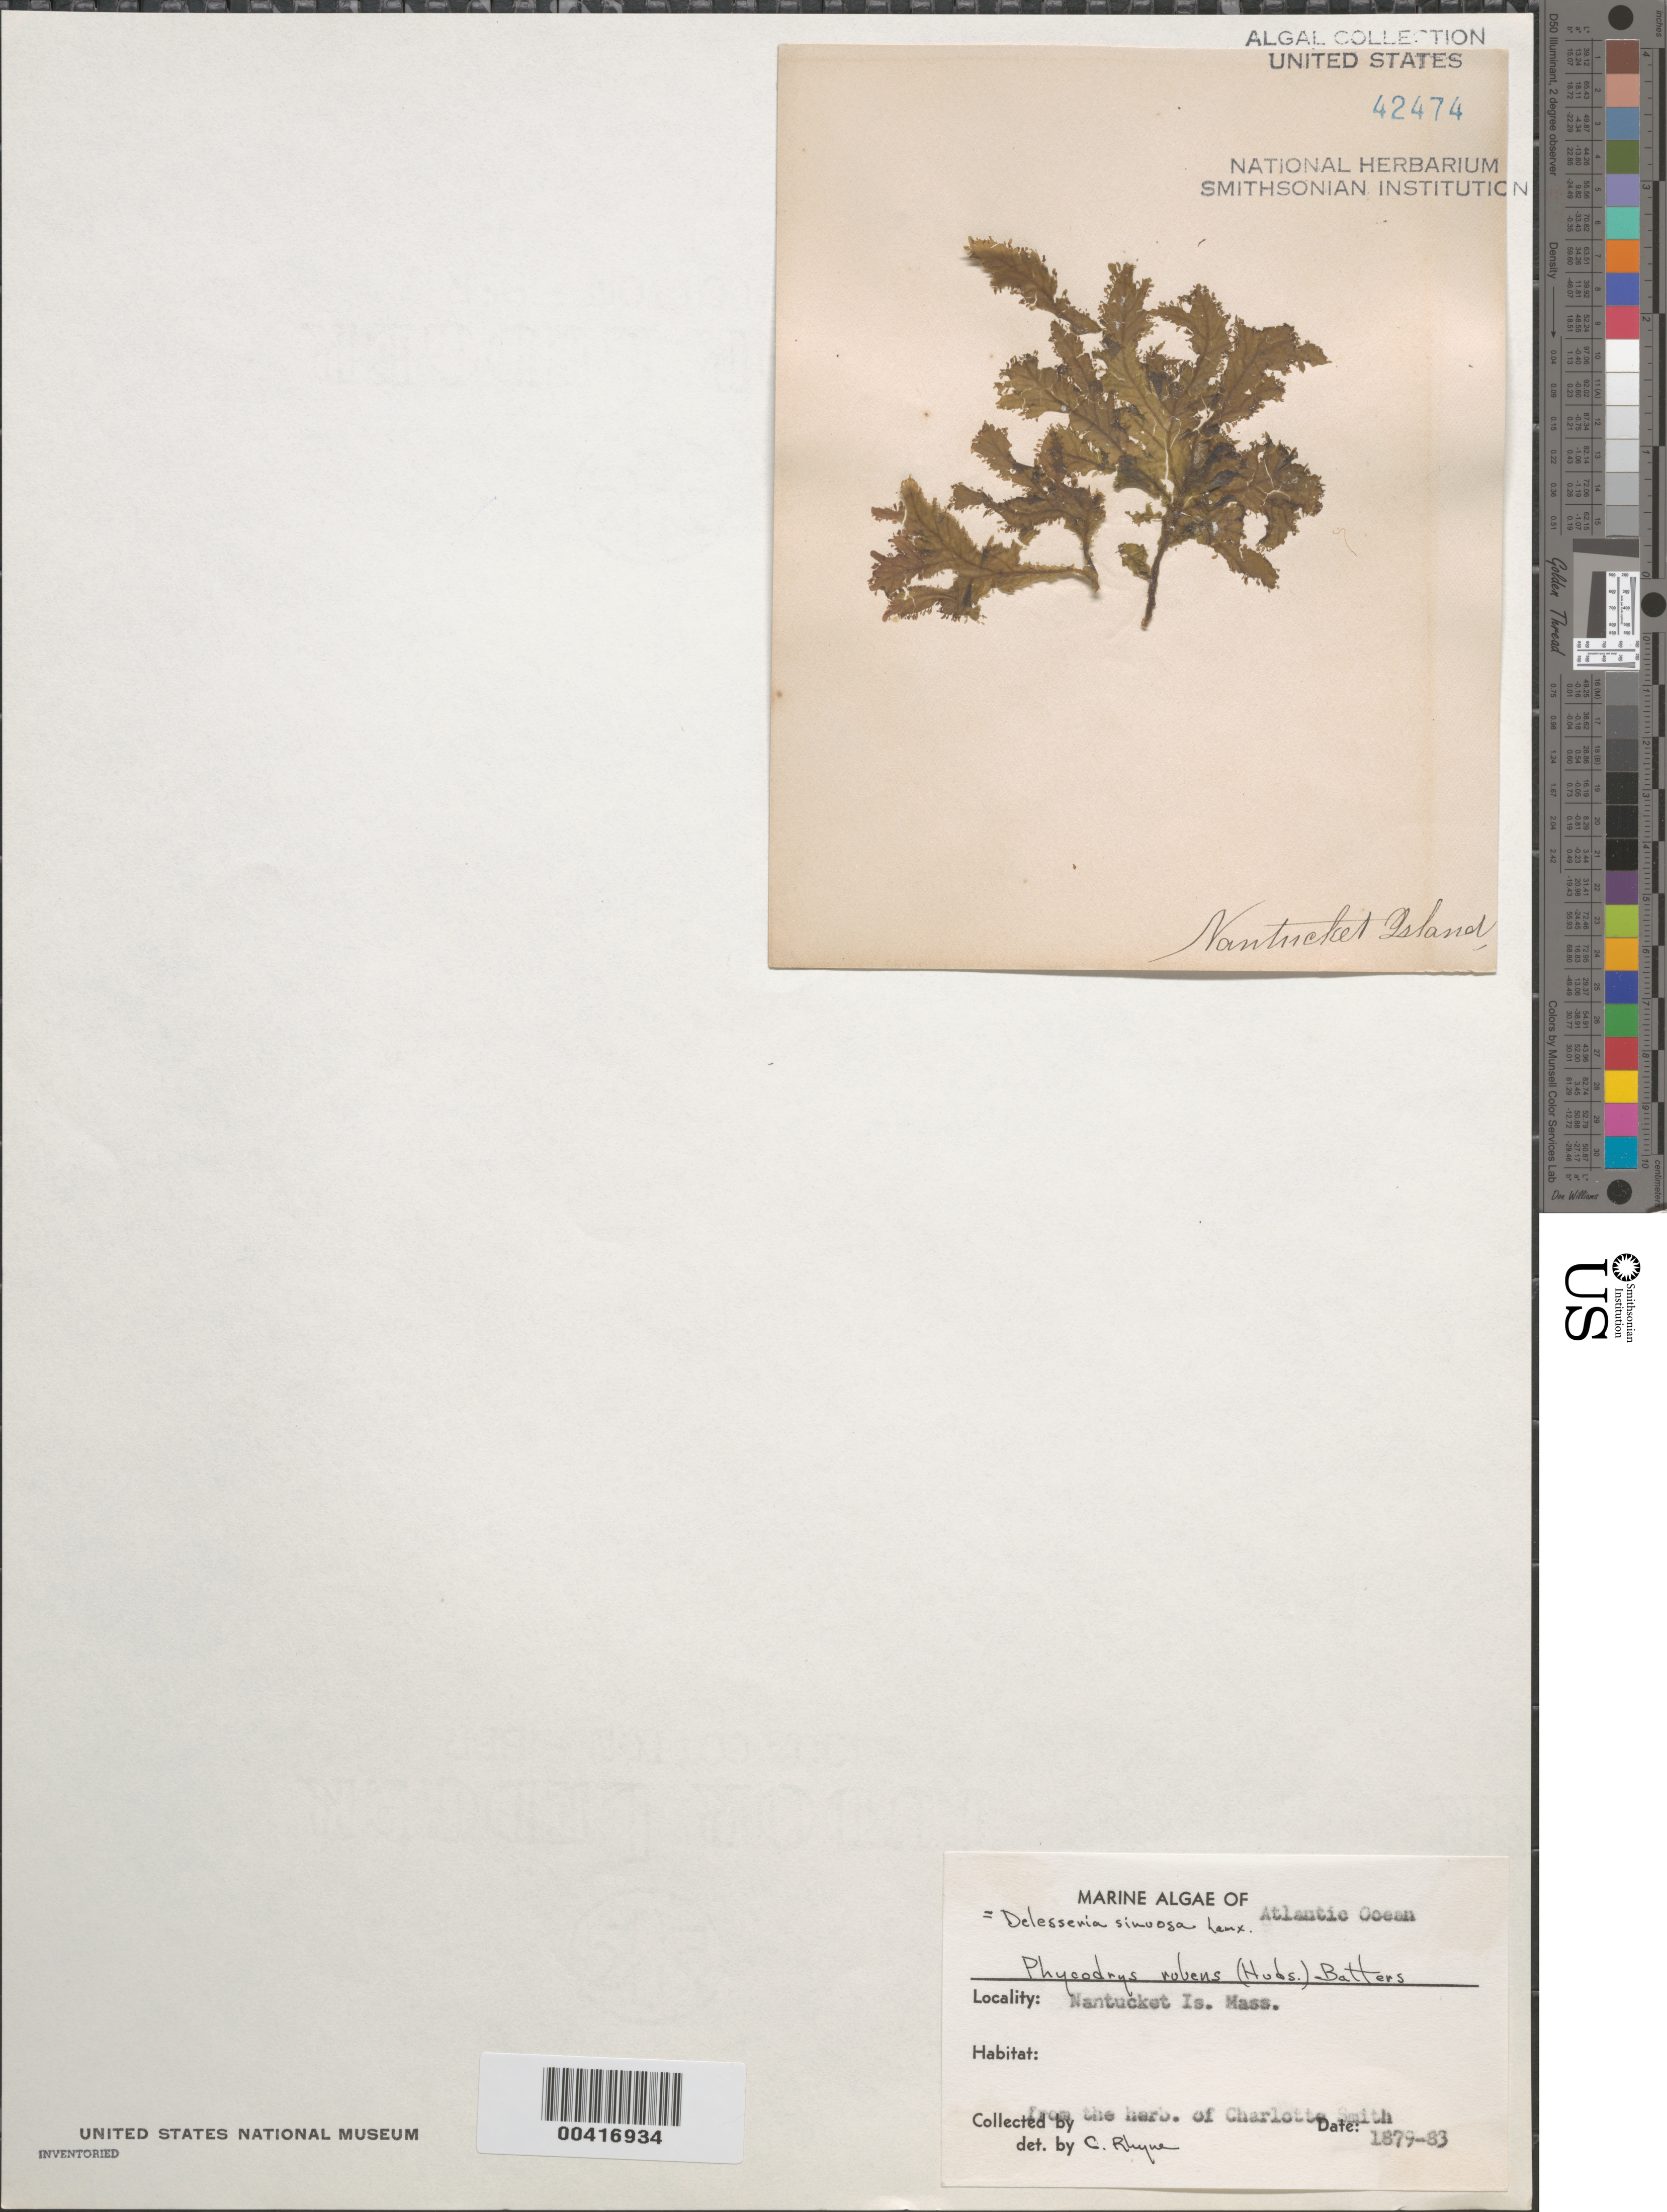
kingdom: Plantae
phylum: Rhodophyta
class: Florideophyceae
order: Ceramiales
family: Delesseriaceae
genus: Phycodrys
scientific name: Phycodrys rubens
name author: (L.) Batters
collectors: C. Smith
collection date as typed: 1876 TO -- --- 1883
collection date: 1876/1883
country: United States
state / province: Massachusetts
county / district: Nantucket County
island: Nantucket Island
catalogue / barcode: US 42474